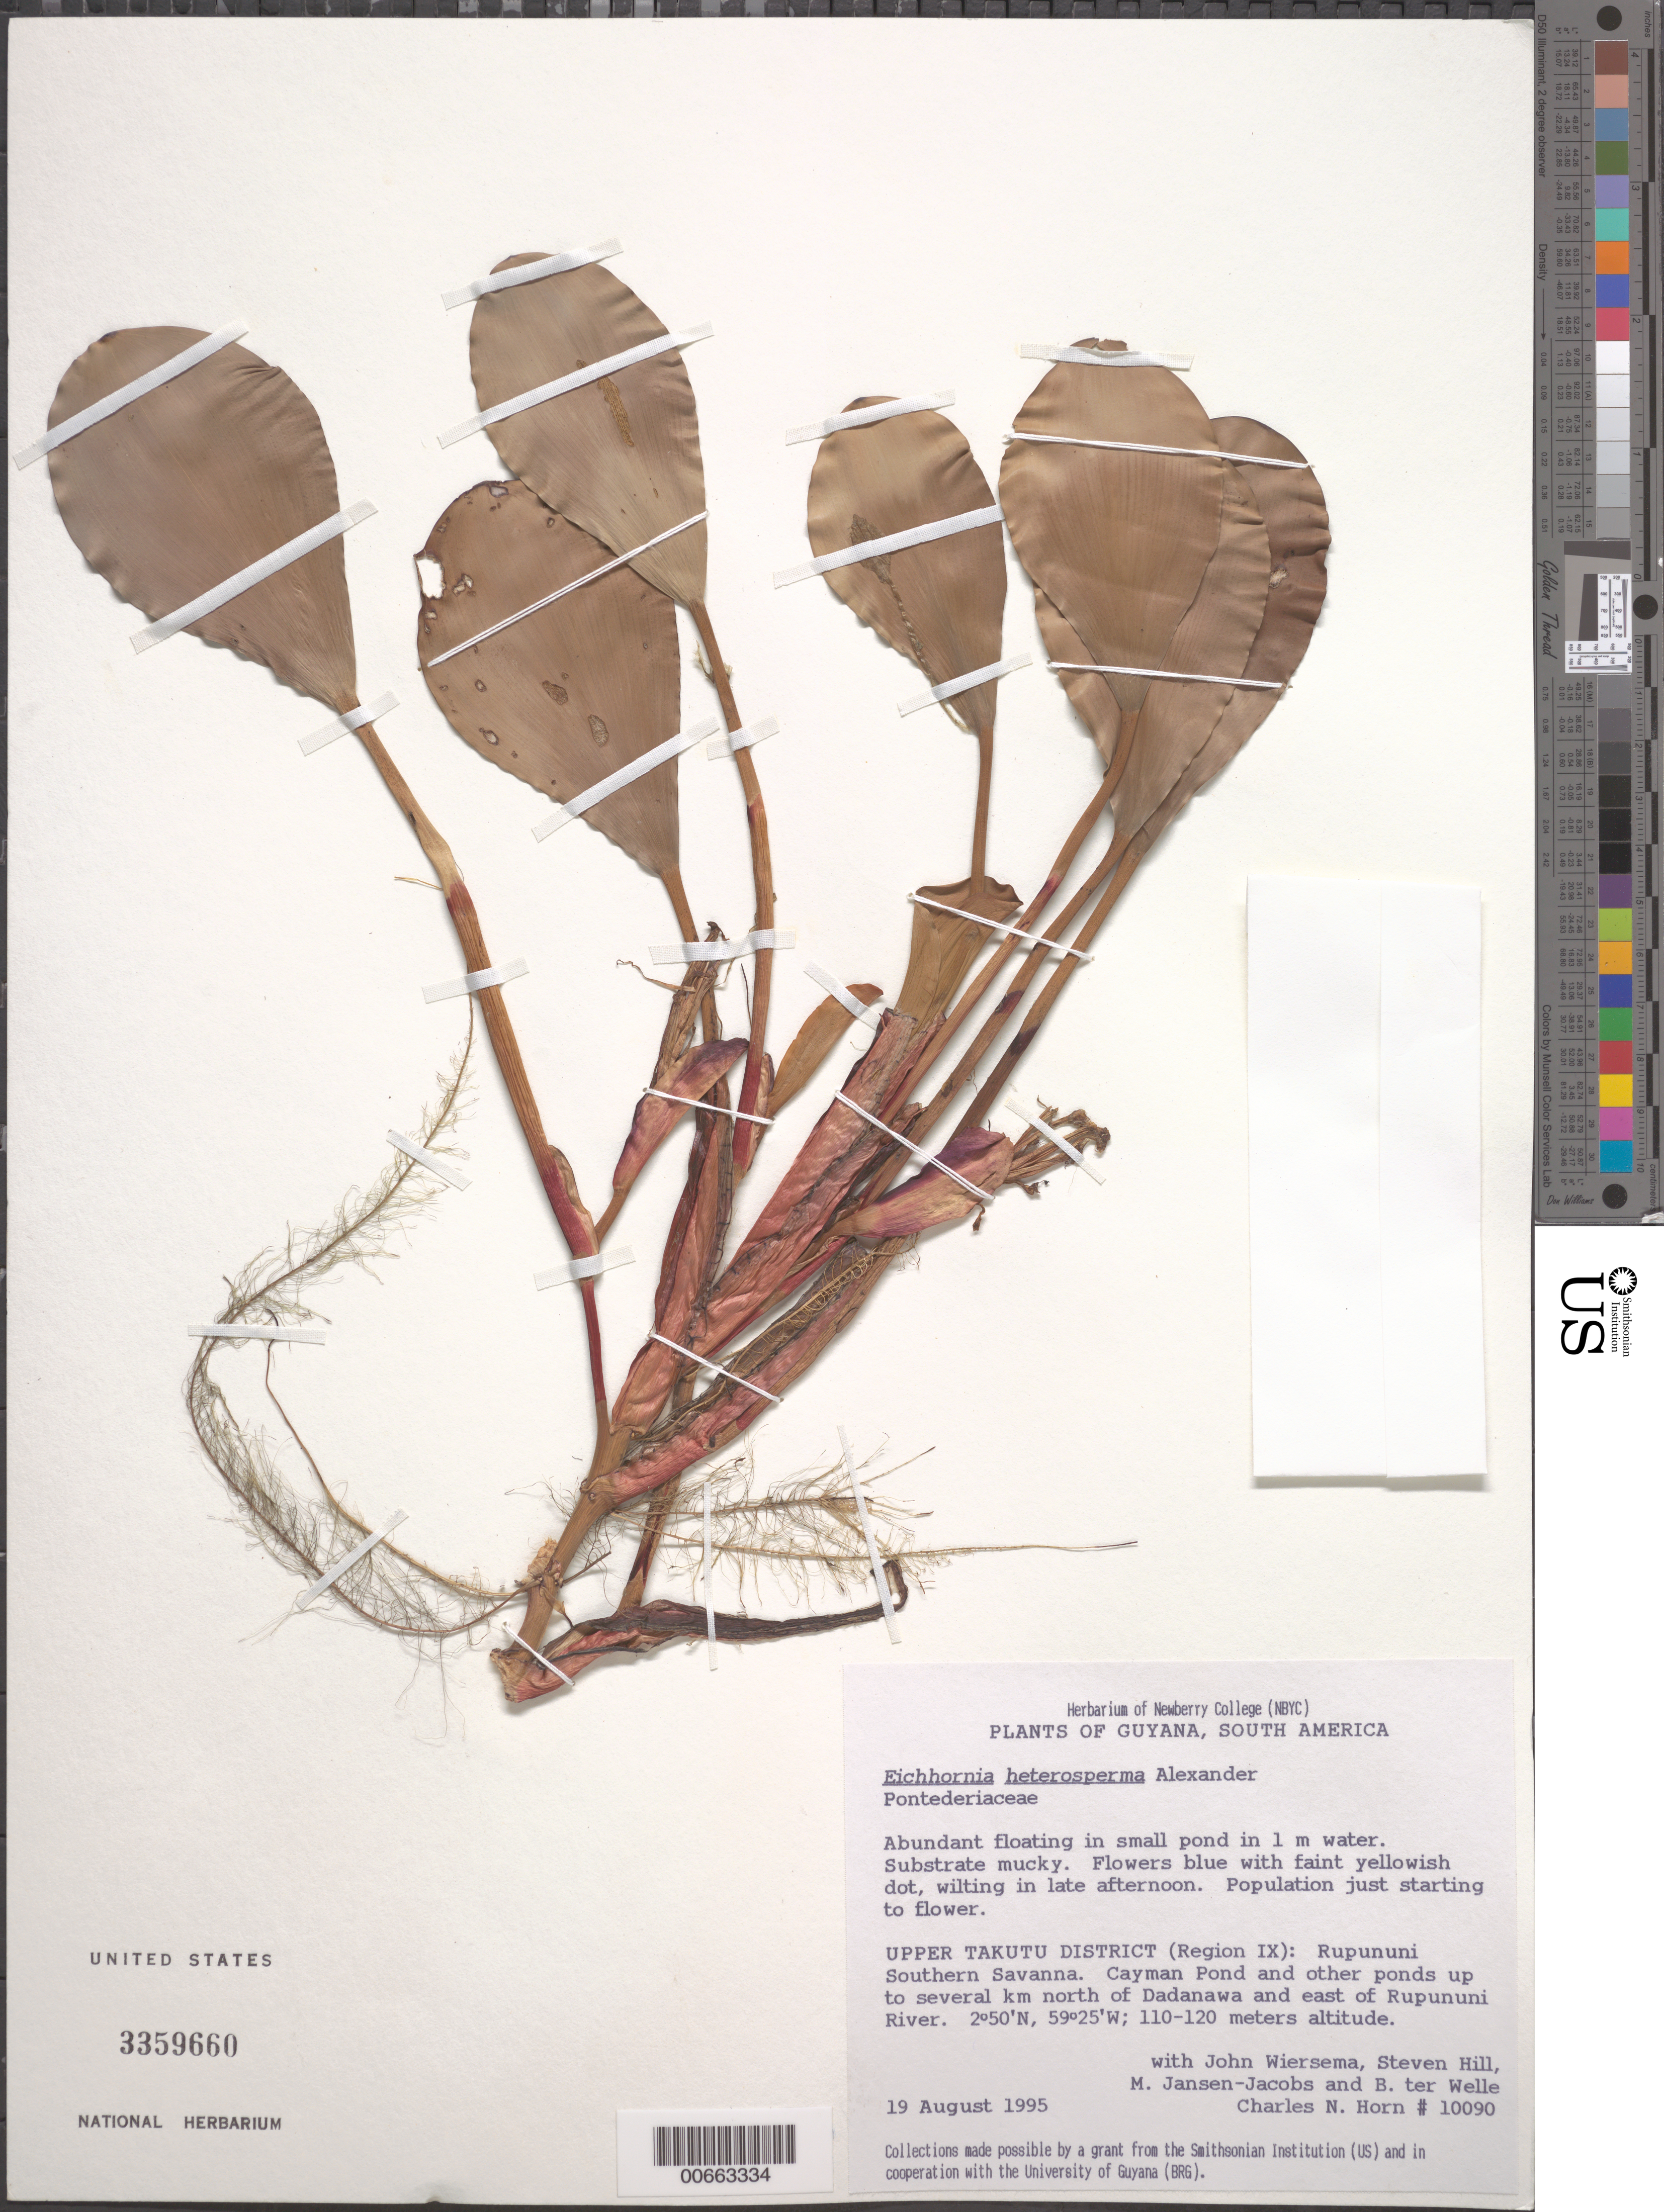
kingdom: Plantae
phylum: Tracheophyta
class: Liliopsida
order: Commelinales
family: Pontederiaceae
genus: Eichhornia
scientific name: Eichhornia heterosperma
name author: Alexander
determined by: Horn, Charles N.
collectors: C. N. Horn, J. H. Wiersema, S. Hill, Kimp, F. M. G. J. (Determiner), Jansen-Jacobs, M. J., (U), Nationaal Herbarium Nederland, Utrecht University branch (Determiner) & B. Welle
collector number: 10090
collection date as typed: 19-Aug-95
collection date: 1995-08-19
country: Guyana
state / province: U. Takutu-U. Essequibo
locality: Rupununi Southern Savanna, Cayman Pond and other ponds up to several km north of Dadanawa and east of Rupununi River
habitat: Floating in smeall pond in 1 m water. Substrate mucky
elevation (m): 110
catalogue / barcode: US 3359660